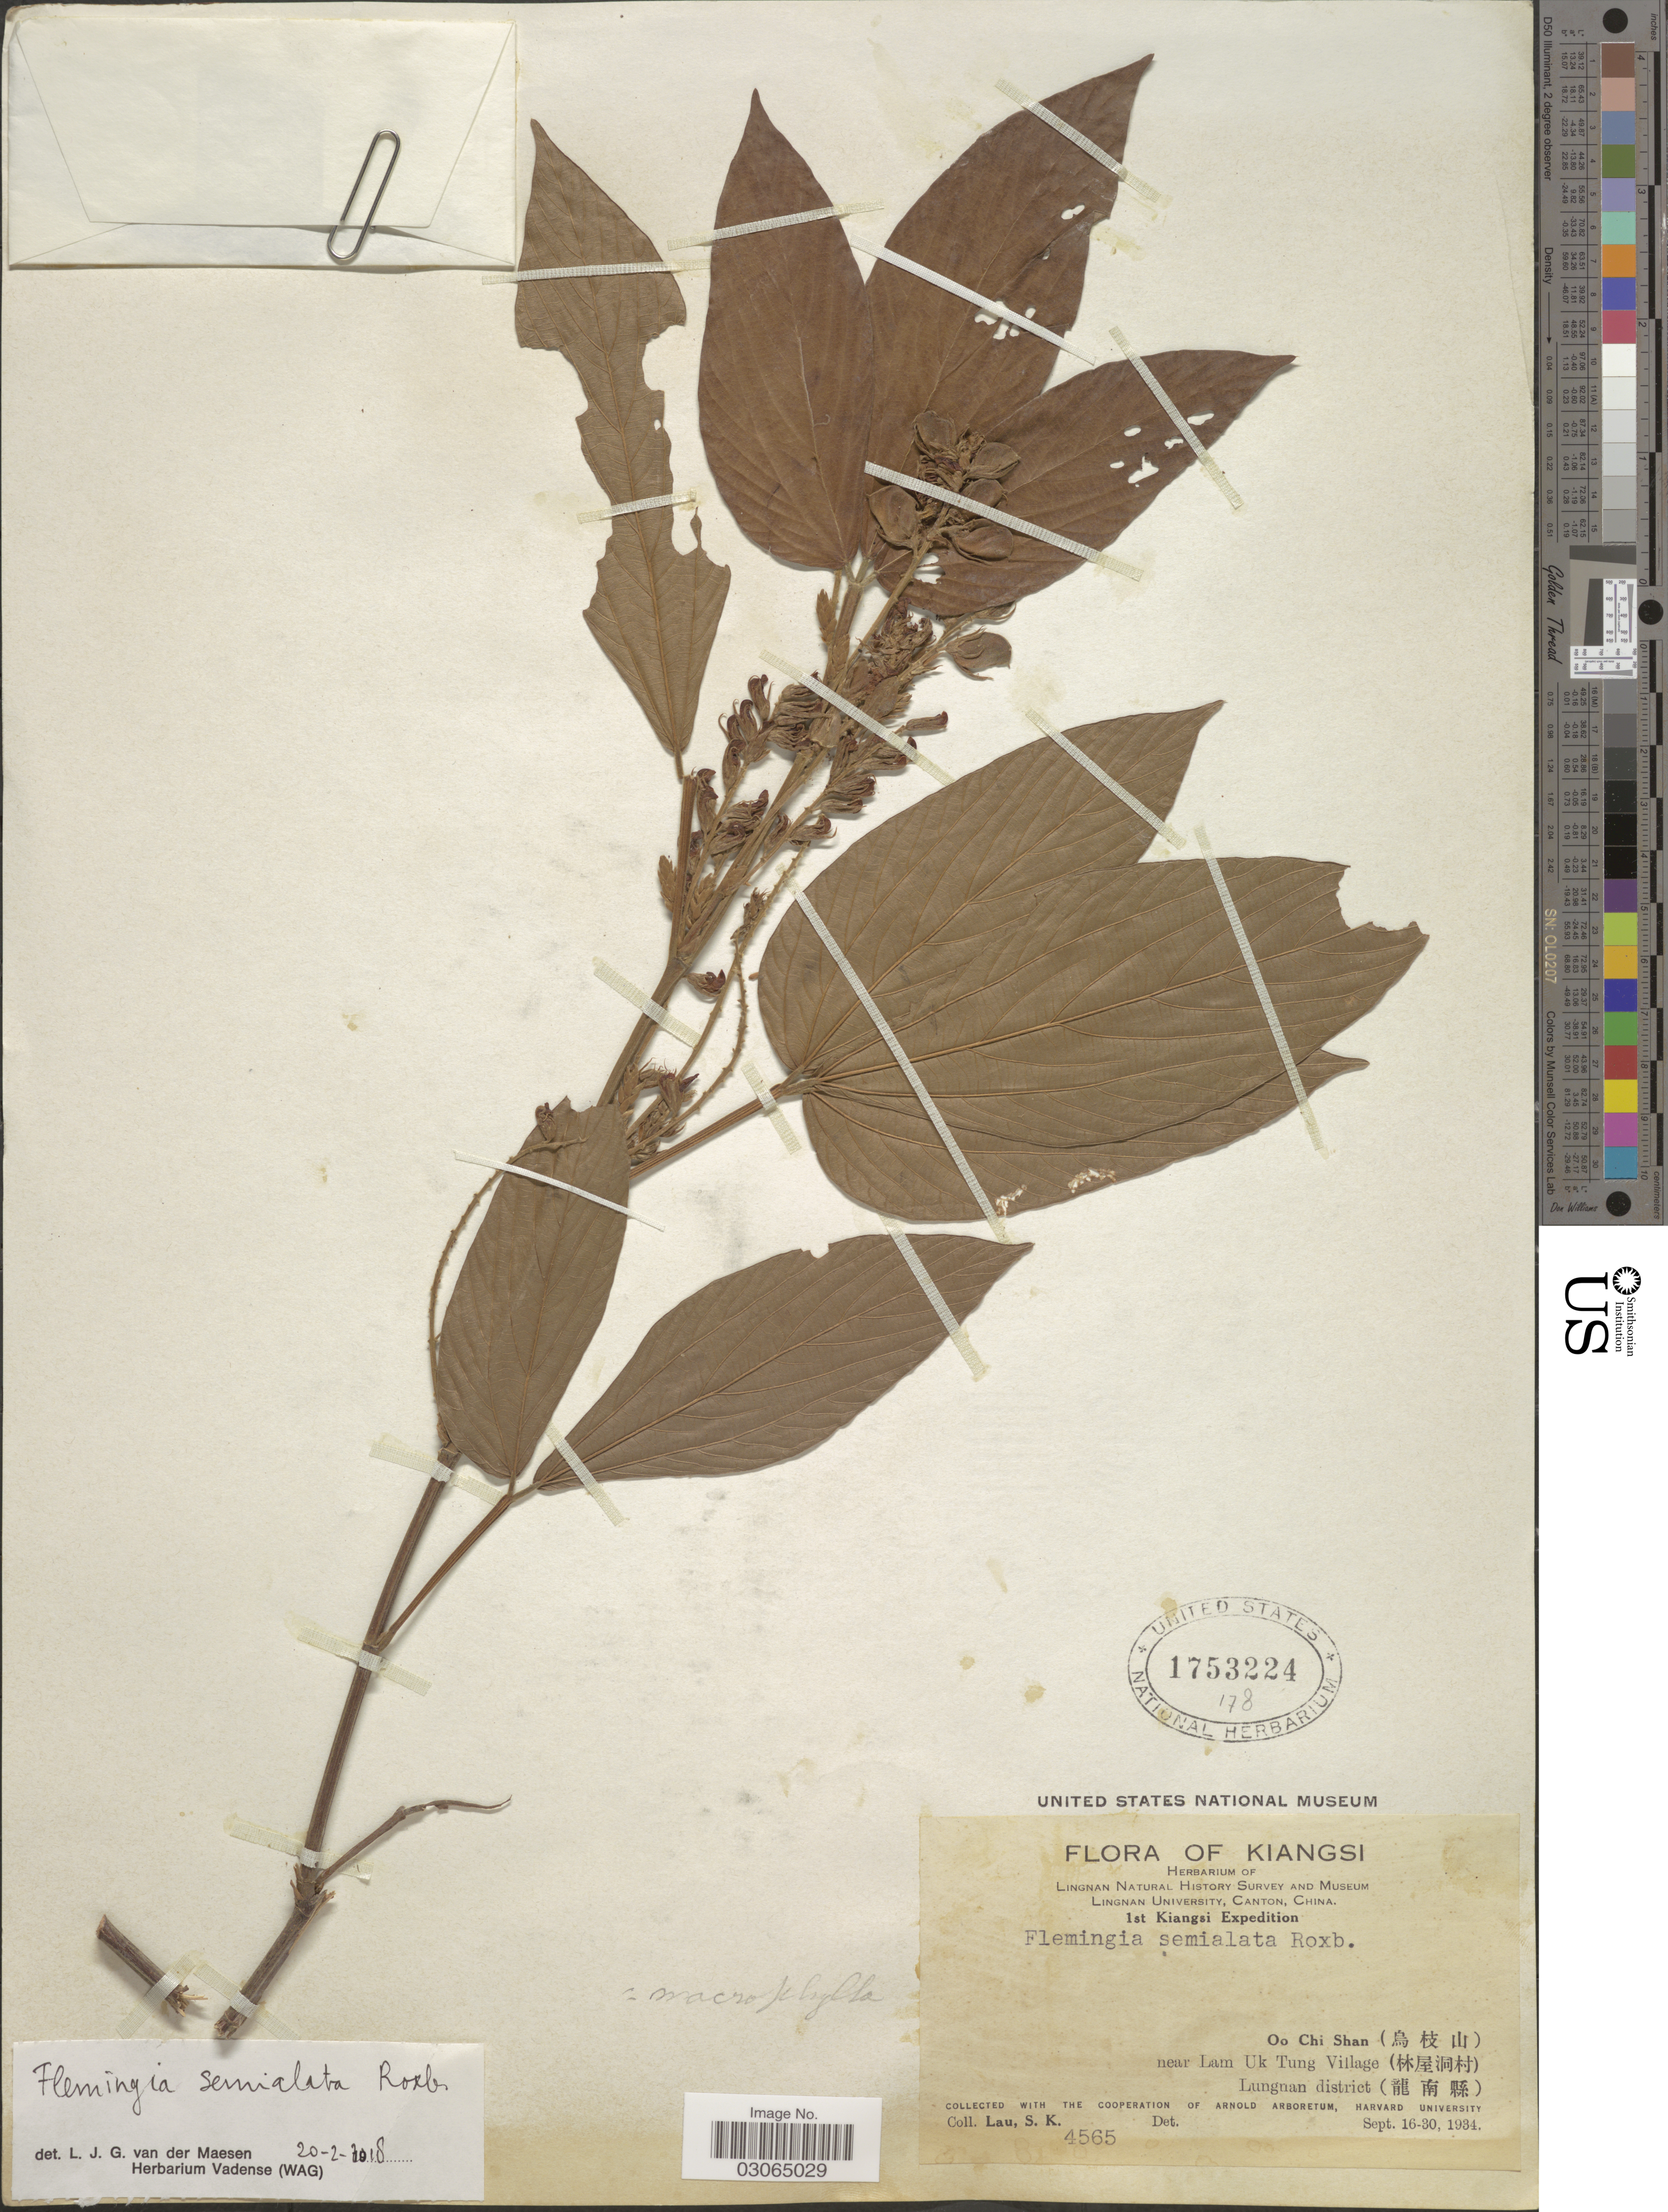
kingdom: Plantae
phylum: Tracheophyta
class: Magnoliopsida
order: Fabales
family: Fabaceae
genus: Flemingia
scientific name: Flemingia semialata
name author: Roxb.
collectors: S. K. Lau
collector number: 4565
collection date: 1934-09-16/1934-09-30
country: China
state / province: Jiangxi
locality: Kiangsi. Oo Chi Shan (X) near Lam Uk Tung Village (X) Lungnan district (X).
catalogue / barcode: US 1753224